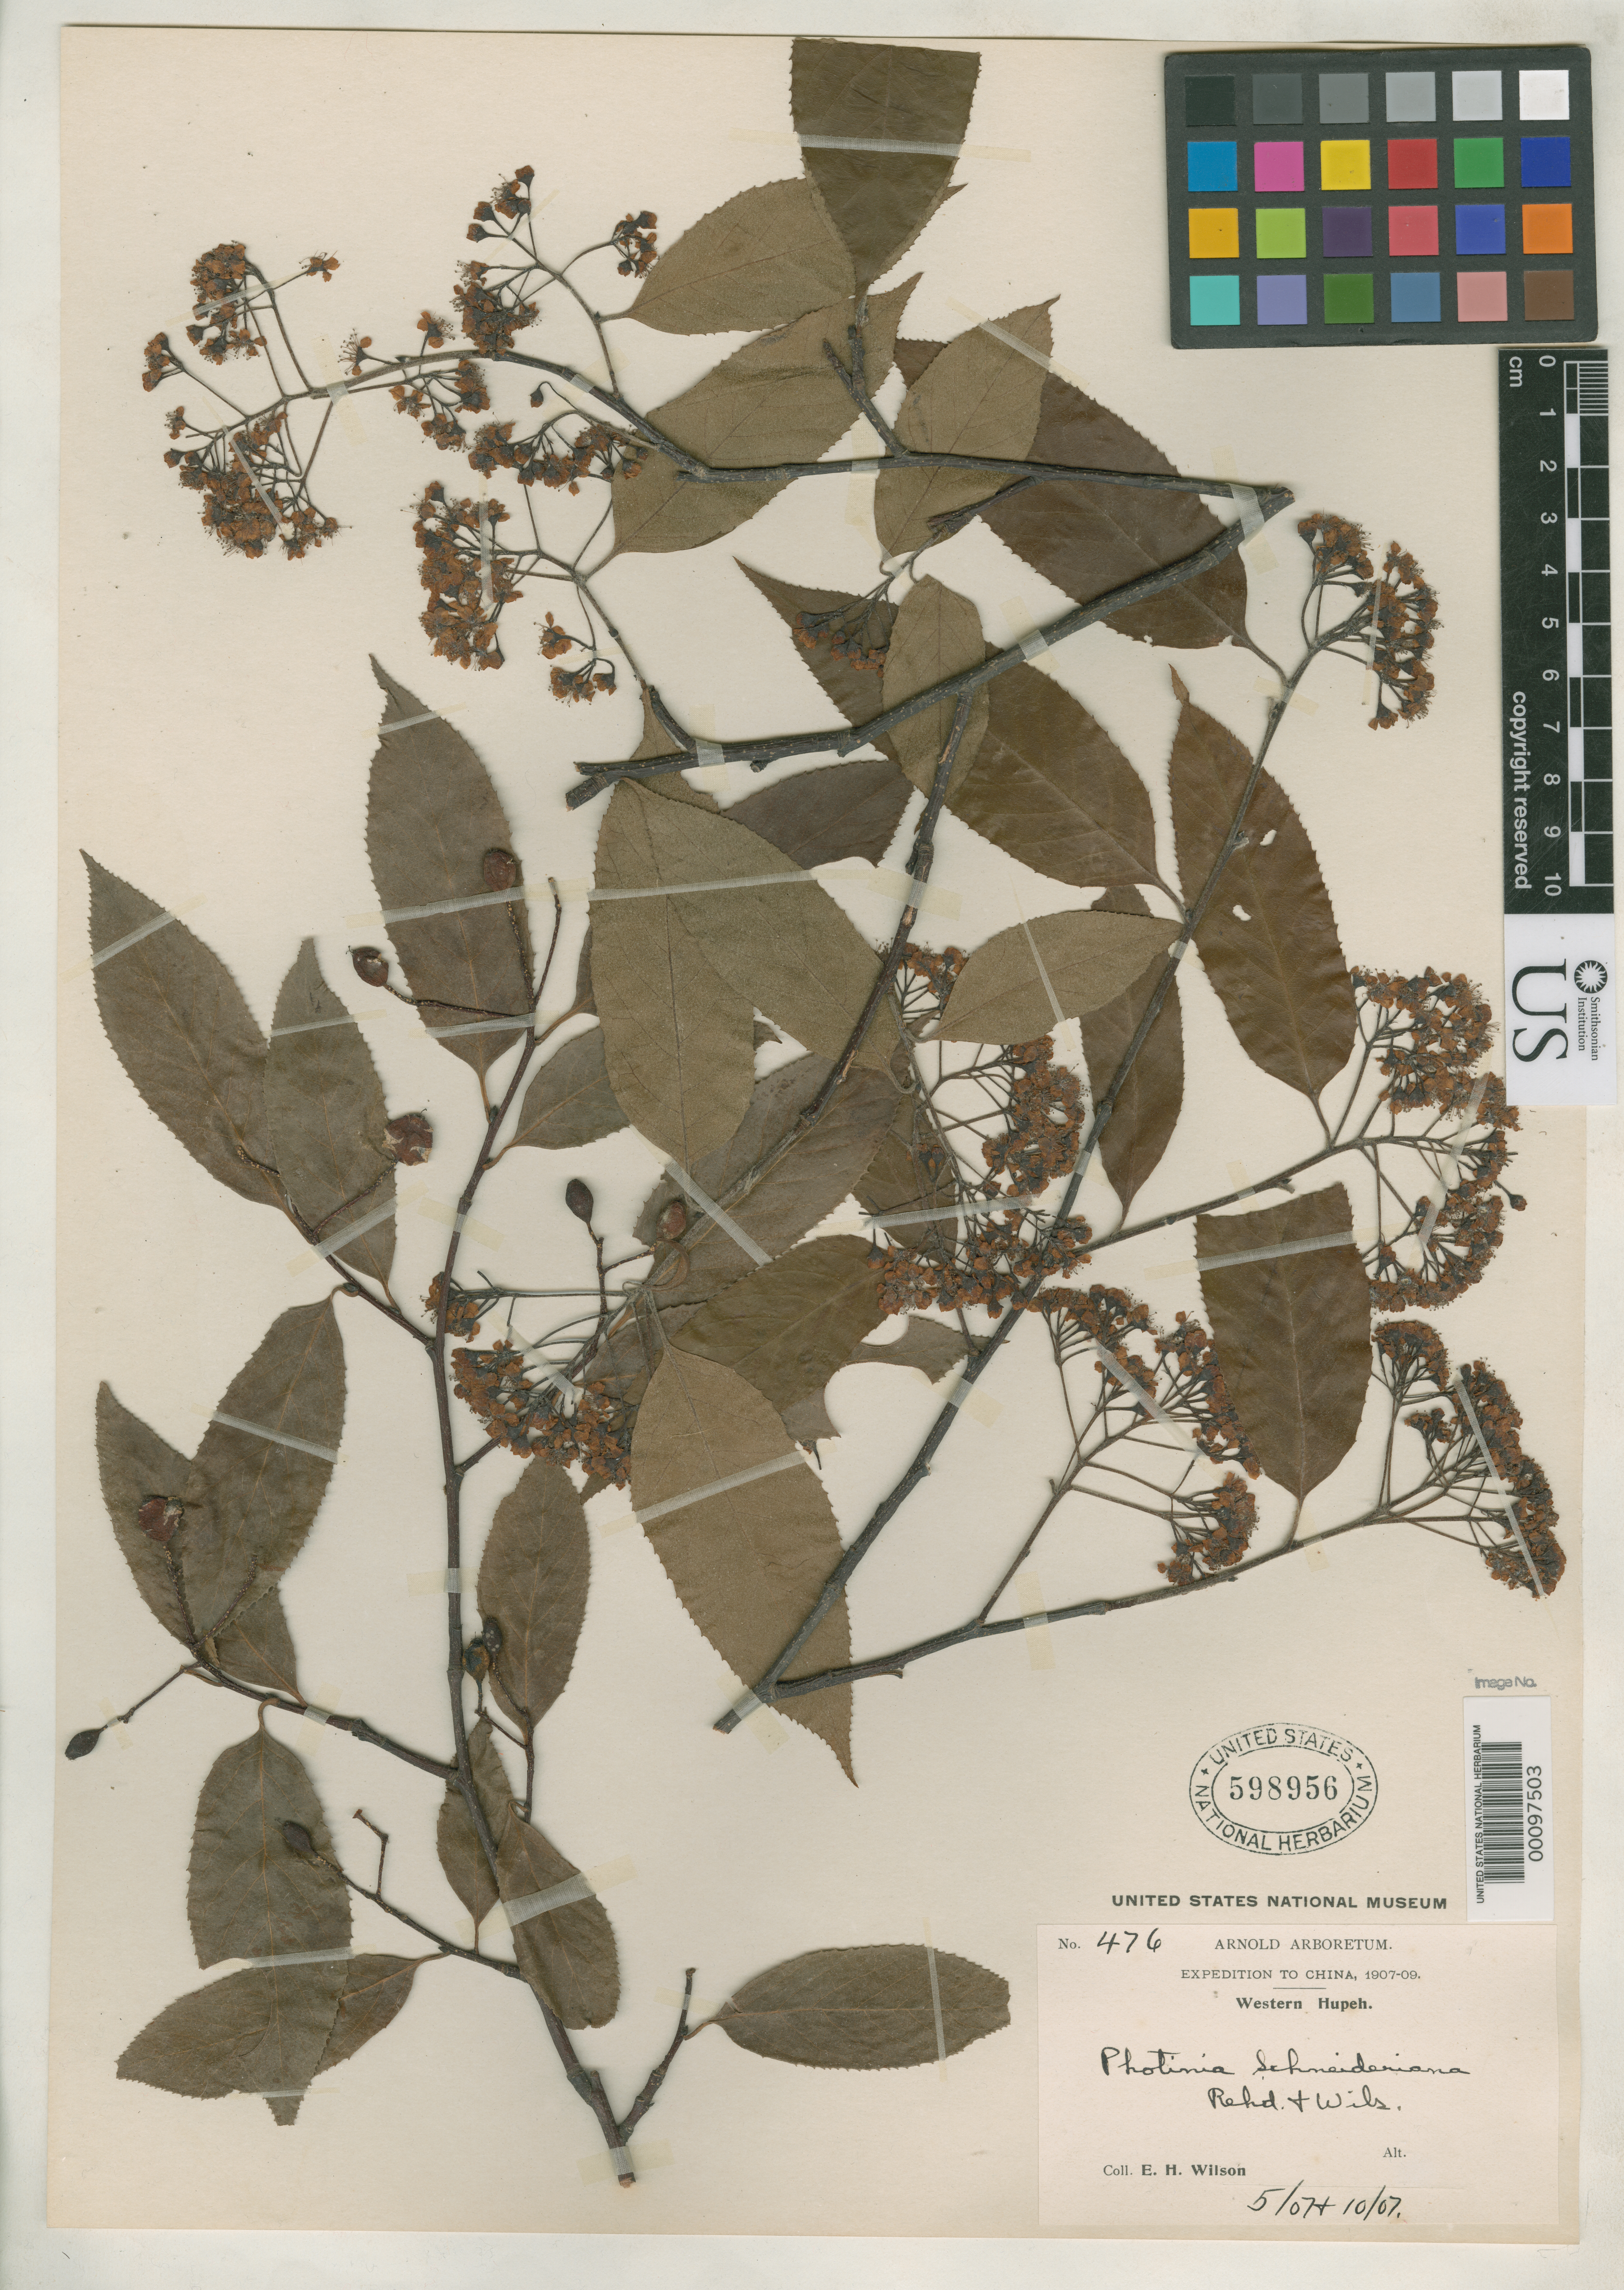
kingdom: Plantae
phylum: Tracheophyta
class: Magnoliopsida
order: Rosales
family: Rosaceae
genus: Photinia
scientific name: Photinia schneideriana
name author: Rehder & E.H. Wilson in Sarg.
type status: Isotype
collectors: E. H. Wilson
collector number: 476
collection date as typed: May 1907 to -- Oct 1907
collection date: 1907-05/1907-10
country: China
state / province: Hubei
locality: Changyang Hsien.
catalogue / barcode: US 598956